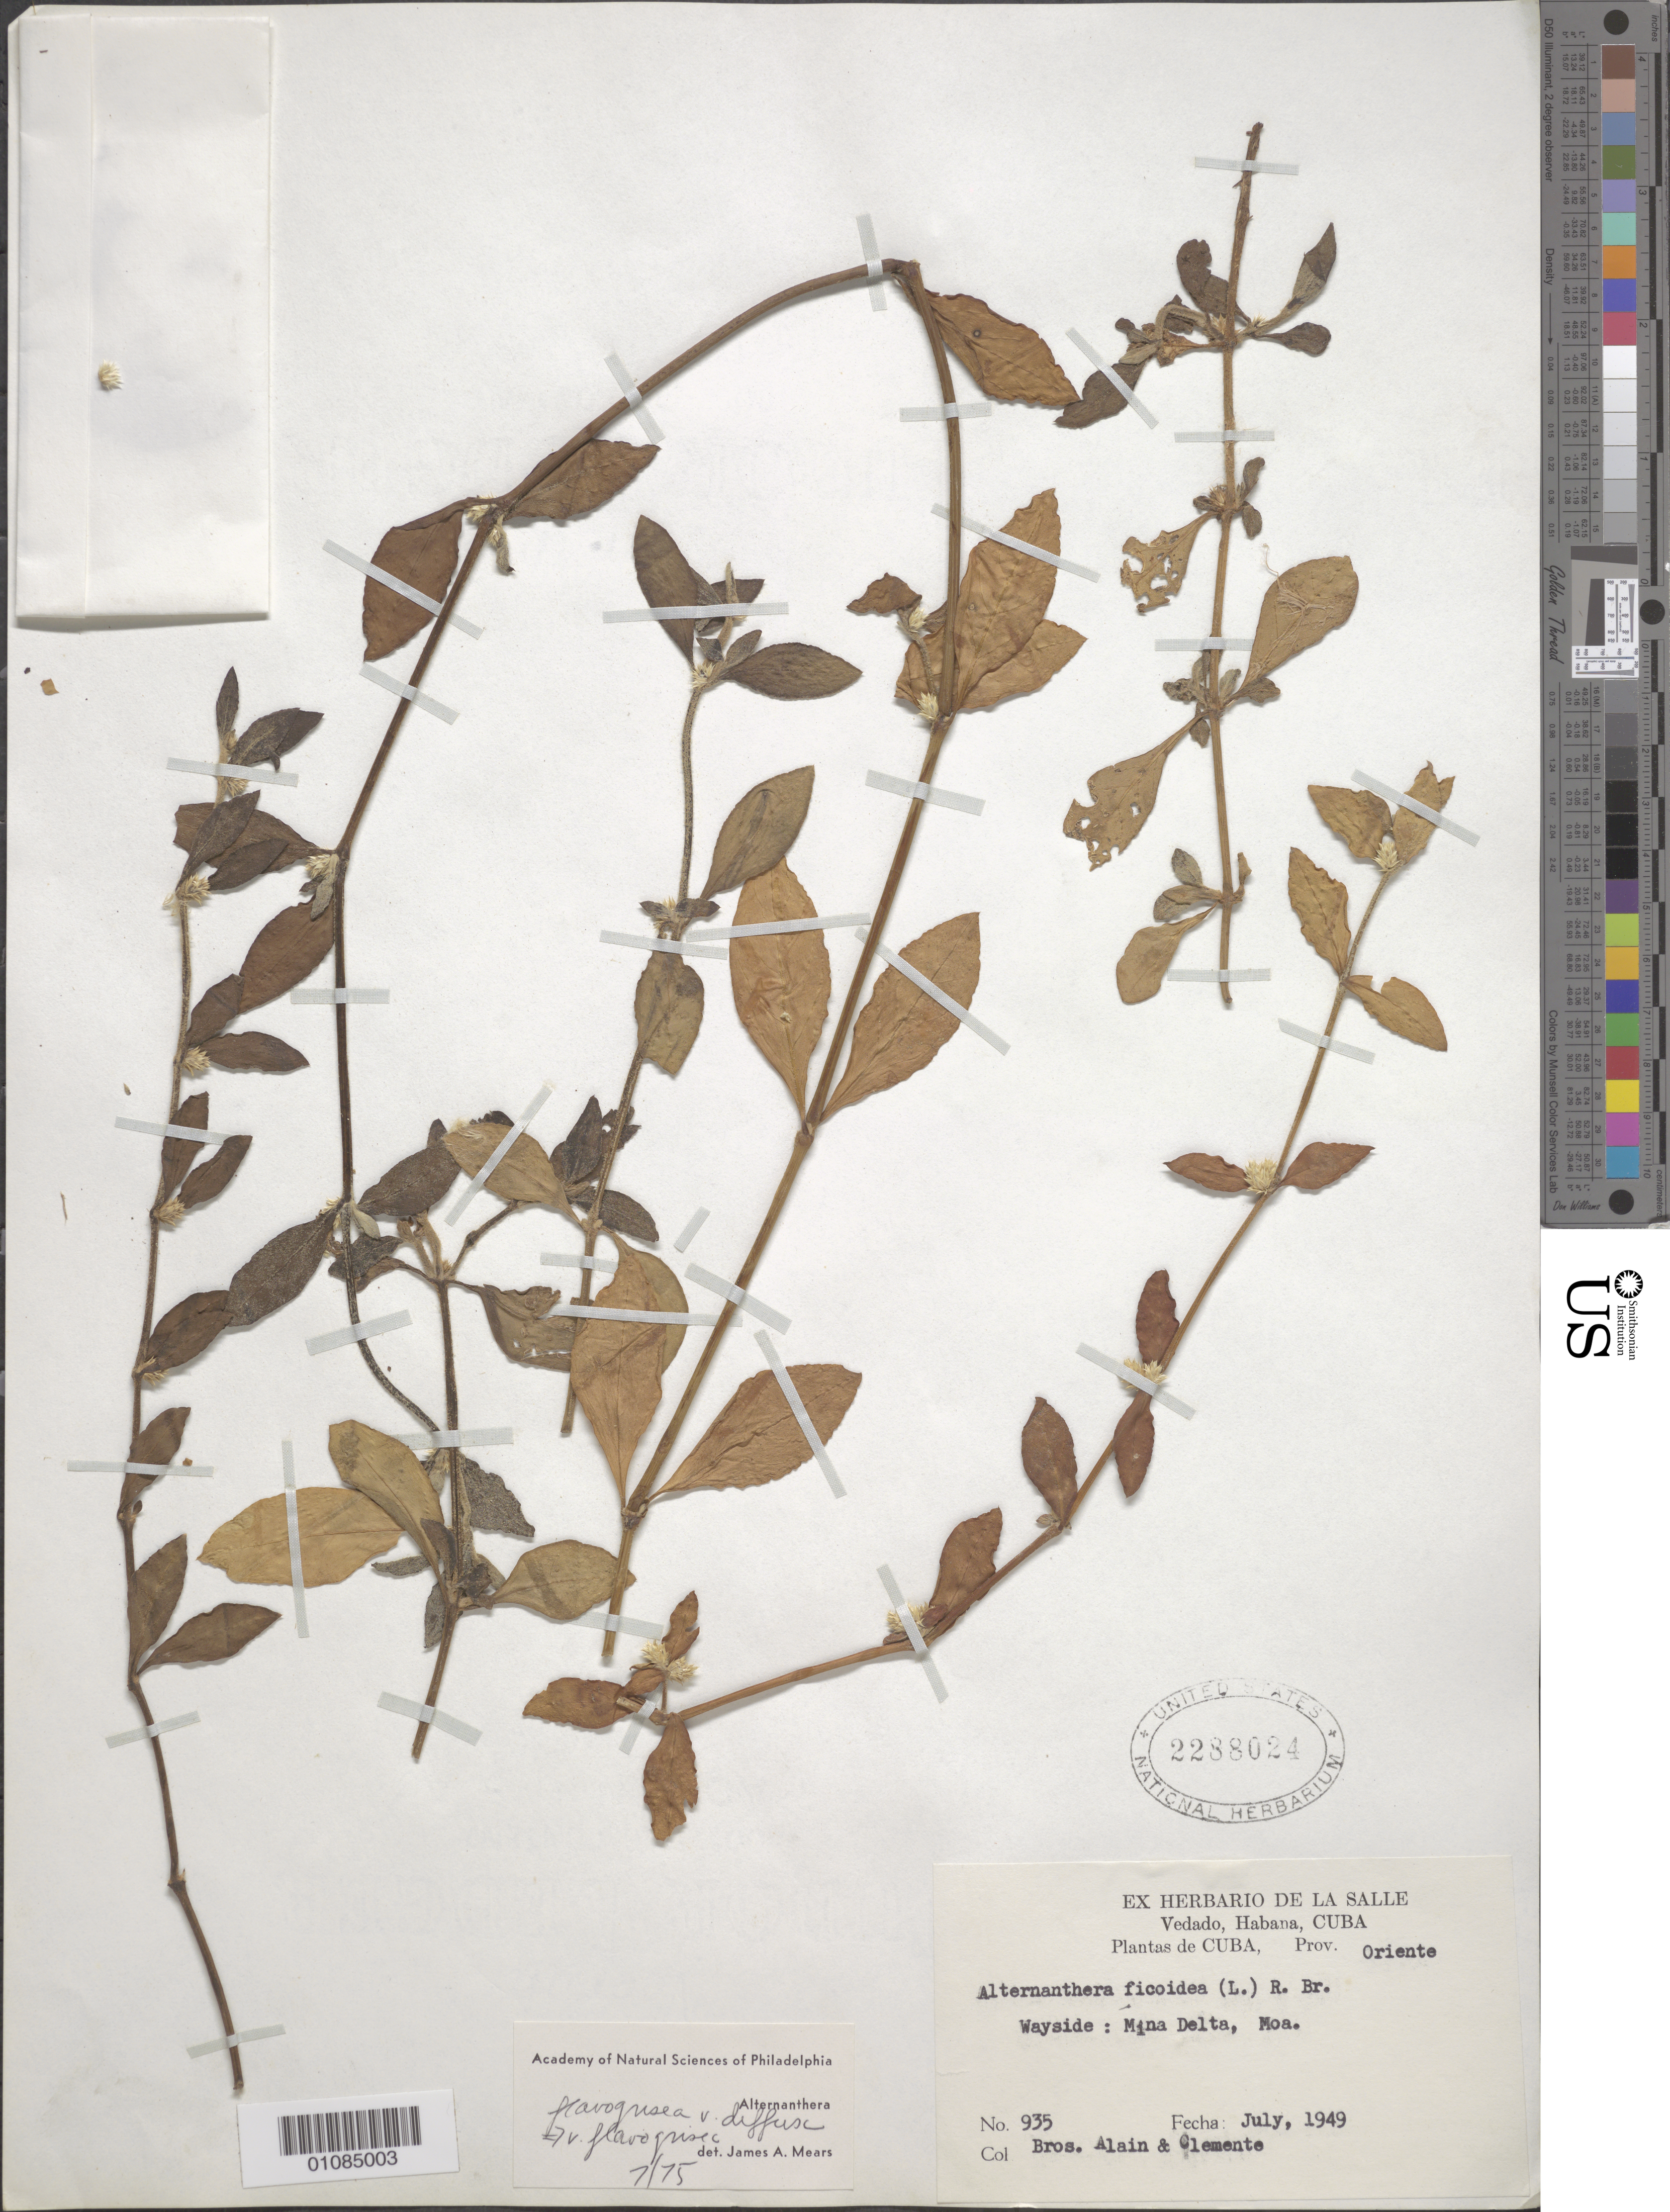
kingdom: Plantae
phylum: Tracheophyta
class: Magnoliopsida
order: Caryophyllales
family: Amaranthaceae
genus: Alternanthera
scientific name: Alternanthera flavogrisea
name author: Urb.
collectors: A. H. Liogier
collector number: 935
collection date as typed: Jul 1949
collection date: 1949-07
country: Cuba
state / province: Holguín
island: Cuba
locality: Oriente Wayside: Moa, Mina Delta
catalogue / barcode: US 2288024